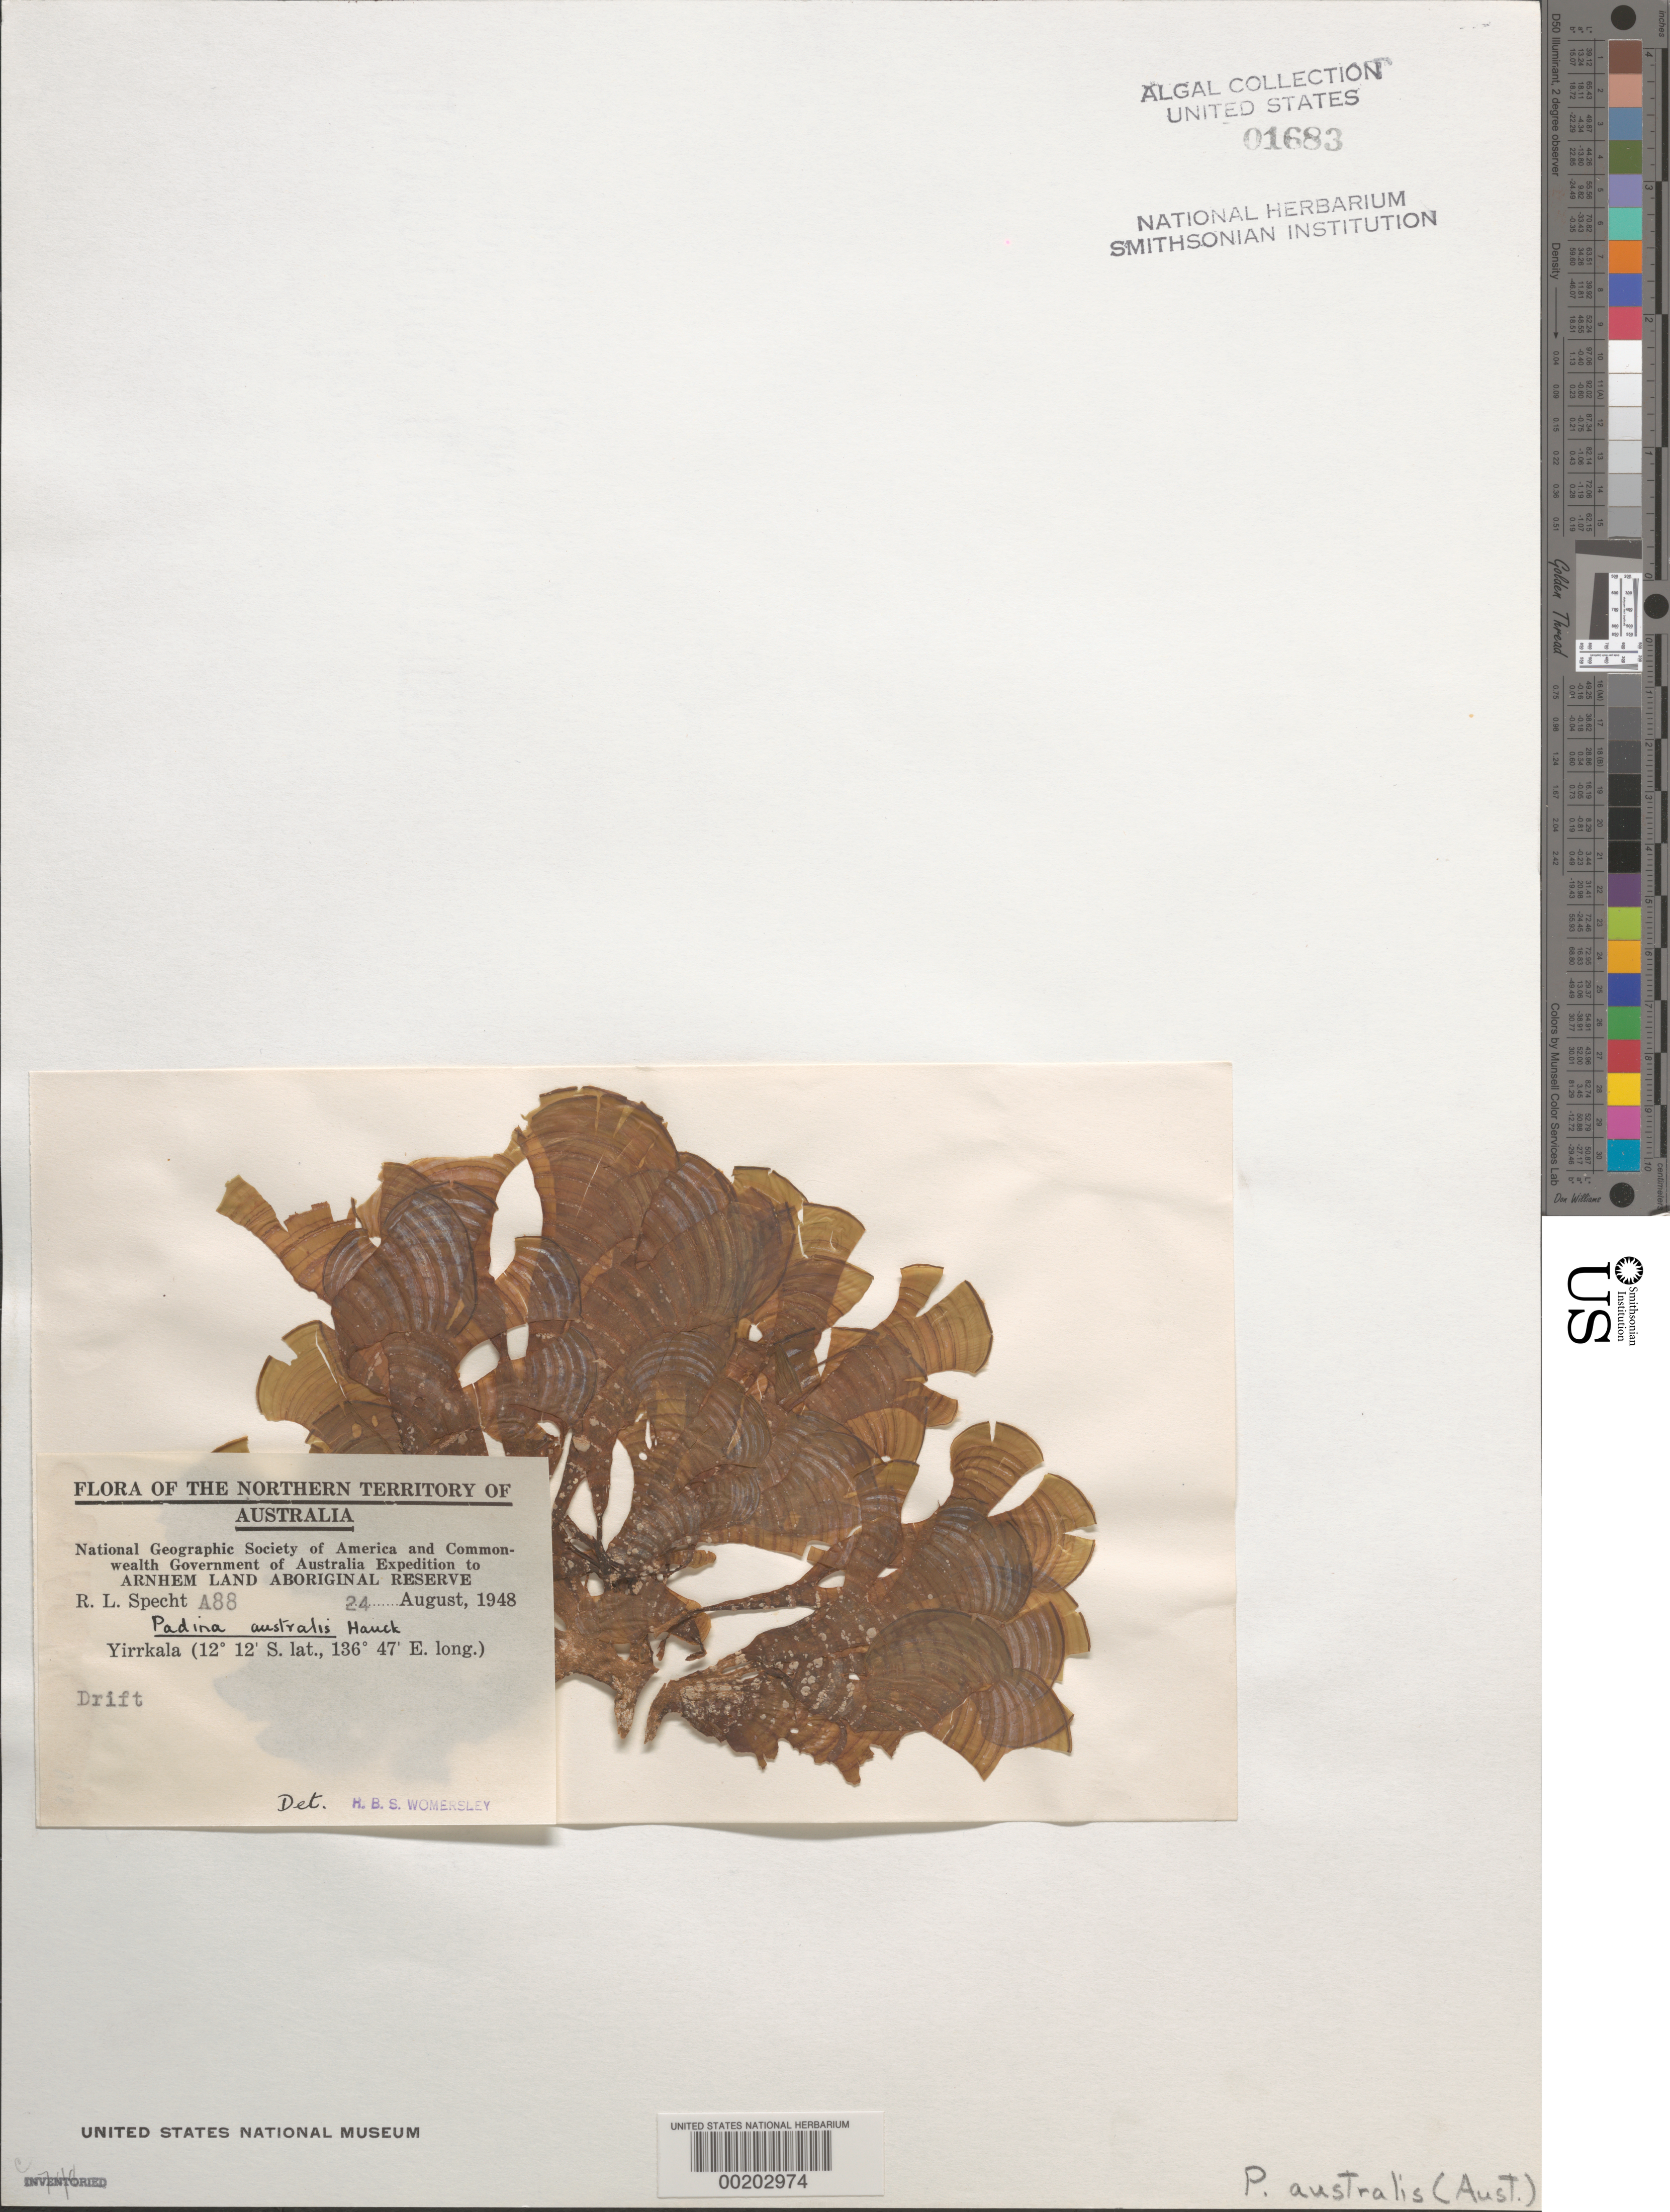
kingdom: Chromista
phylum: Ochrophyta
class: Phaeophyceae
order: Dictyotales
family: Dictyotaceae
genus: Padina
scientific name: Padina australis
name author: Hauck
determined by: Womersley, H. B. S.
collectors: R. L. Specht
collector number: A88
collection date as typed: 24 Aug 1948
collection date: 1948-08-24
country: Australia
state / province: Northern Territory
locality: Yirrkala, Arnhem Land Aboriginal Reserve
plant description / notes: National Geographic Society of America and Commonwealth Government of Australia Expedition to Arnhem Land Aboriginal Reserve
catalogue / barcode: US 1683